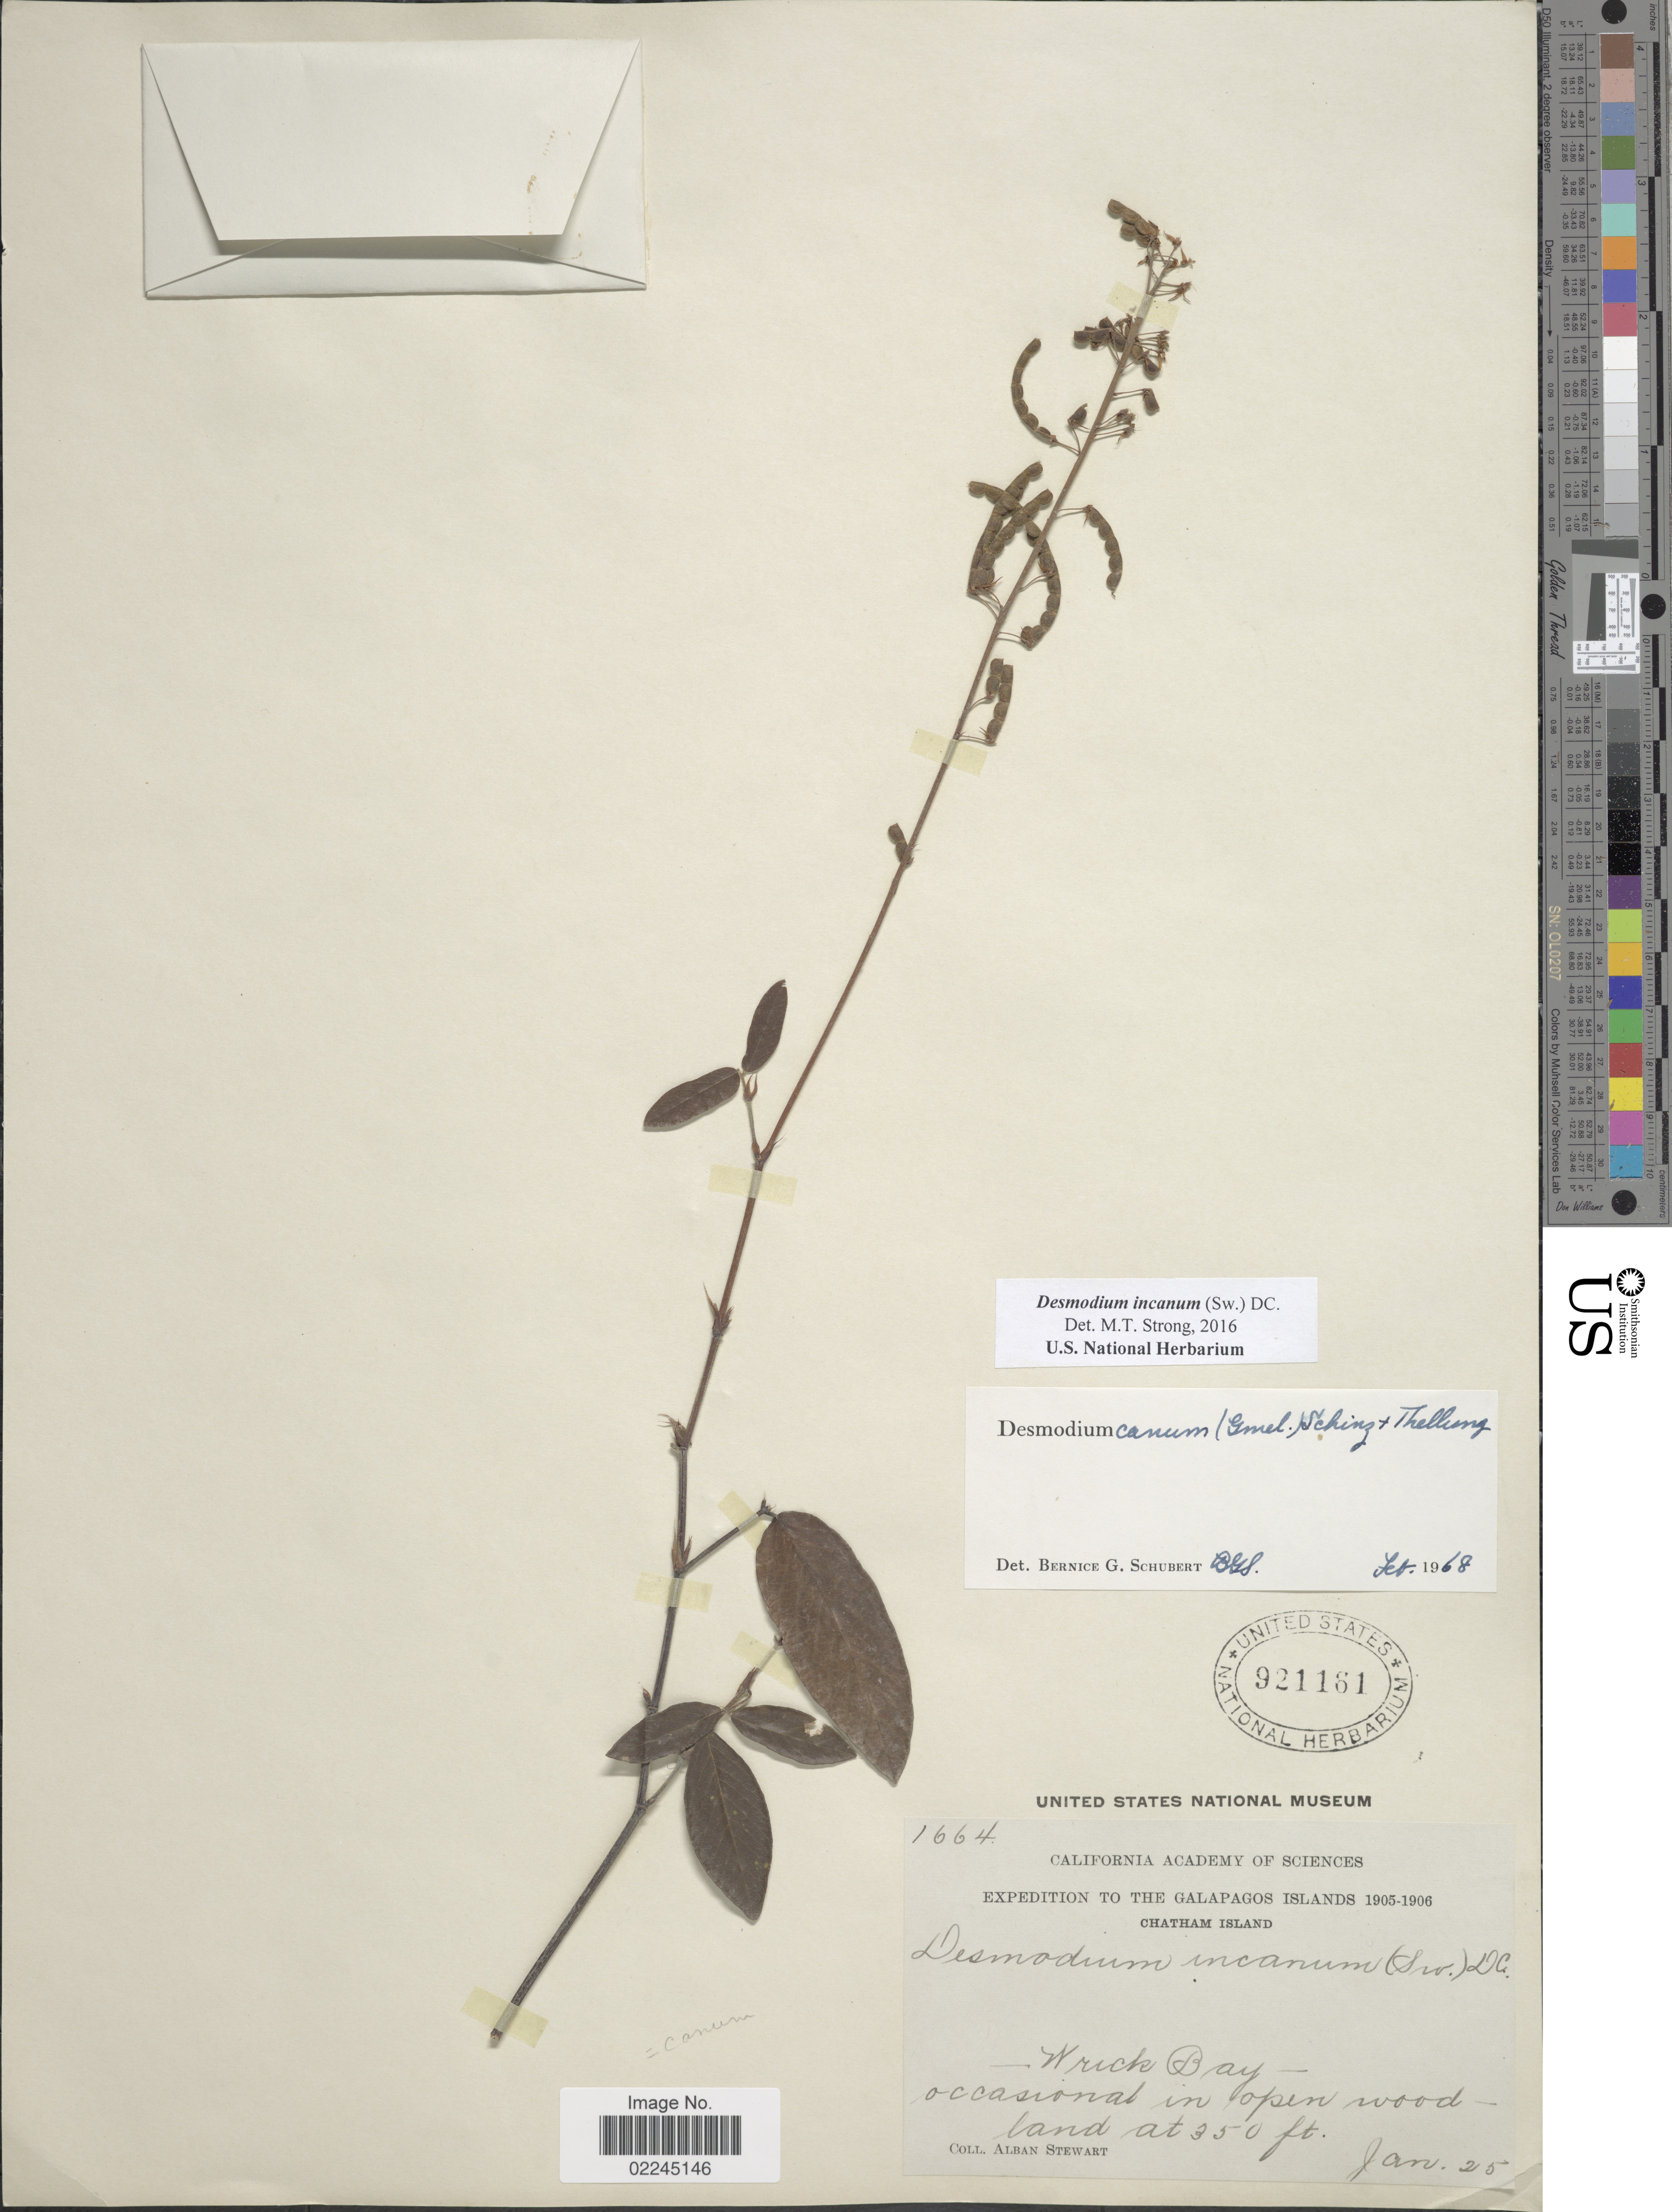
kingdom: Plantae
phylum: Tracheophyta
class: Magnoliopsida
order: Fabales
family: Fabaceae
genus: Desmodium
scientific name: Desmodium incanum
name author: (Sw.) DC.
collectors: A. Stewart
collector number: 1664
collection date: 1905-01-25/1906-01-25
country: Ecuador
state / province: Colón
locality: Galapagos Islands. Chatham Island. Wrick Bay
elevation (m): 107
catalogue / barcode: US 921161